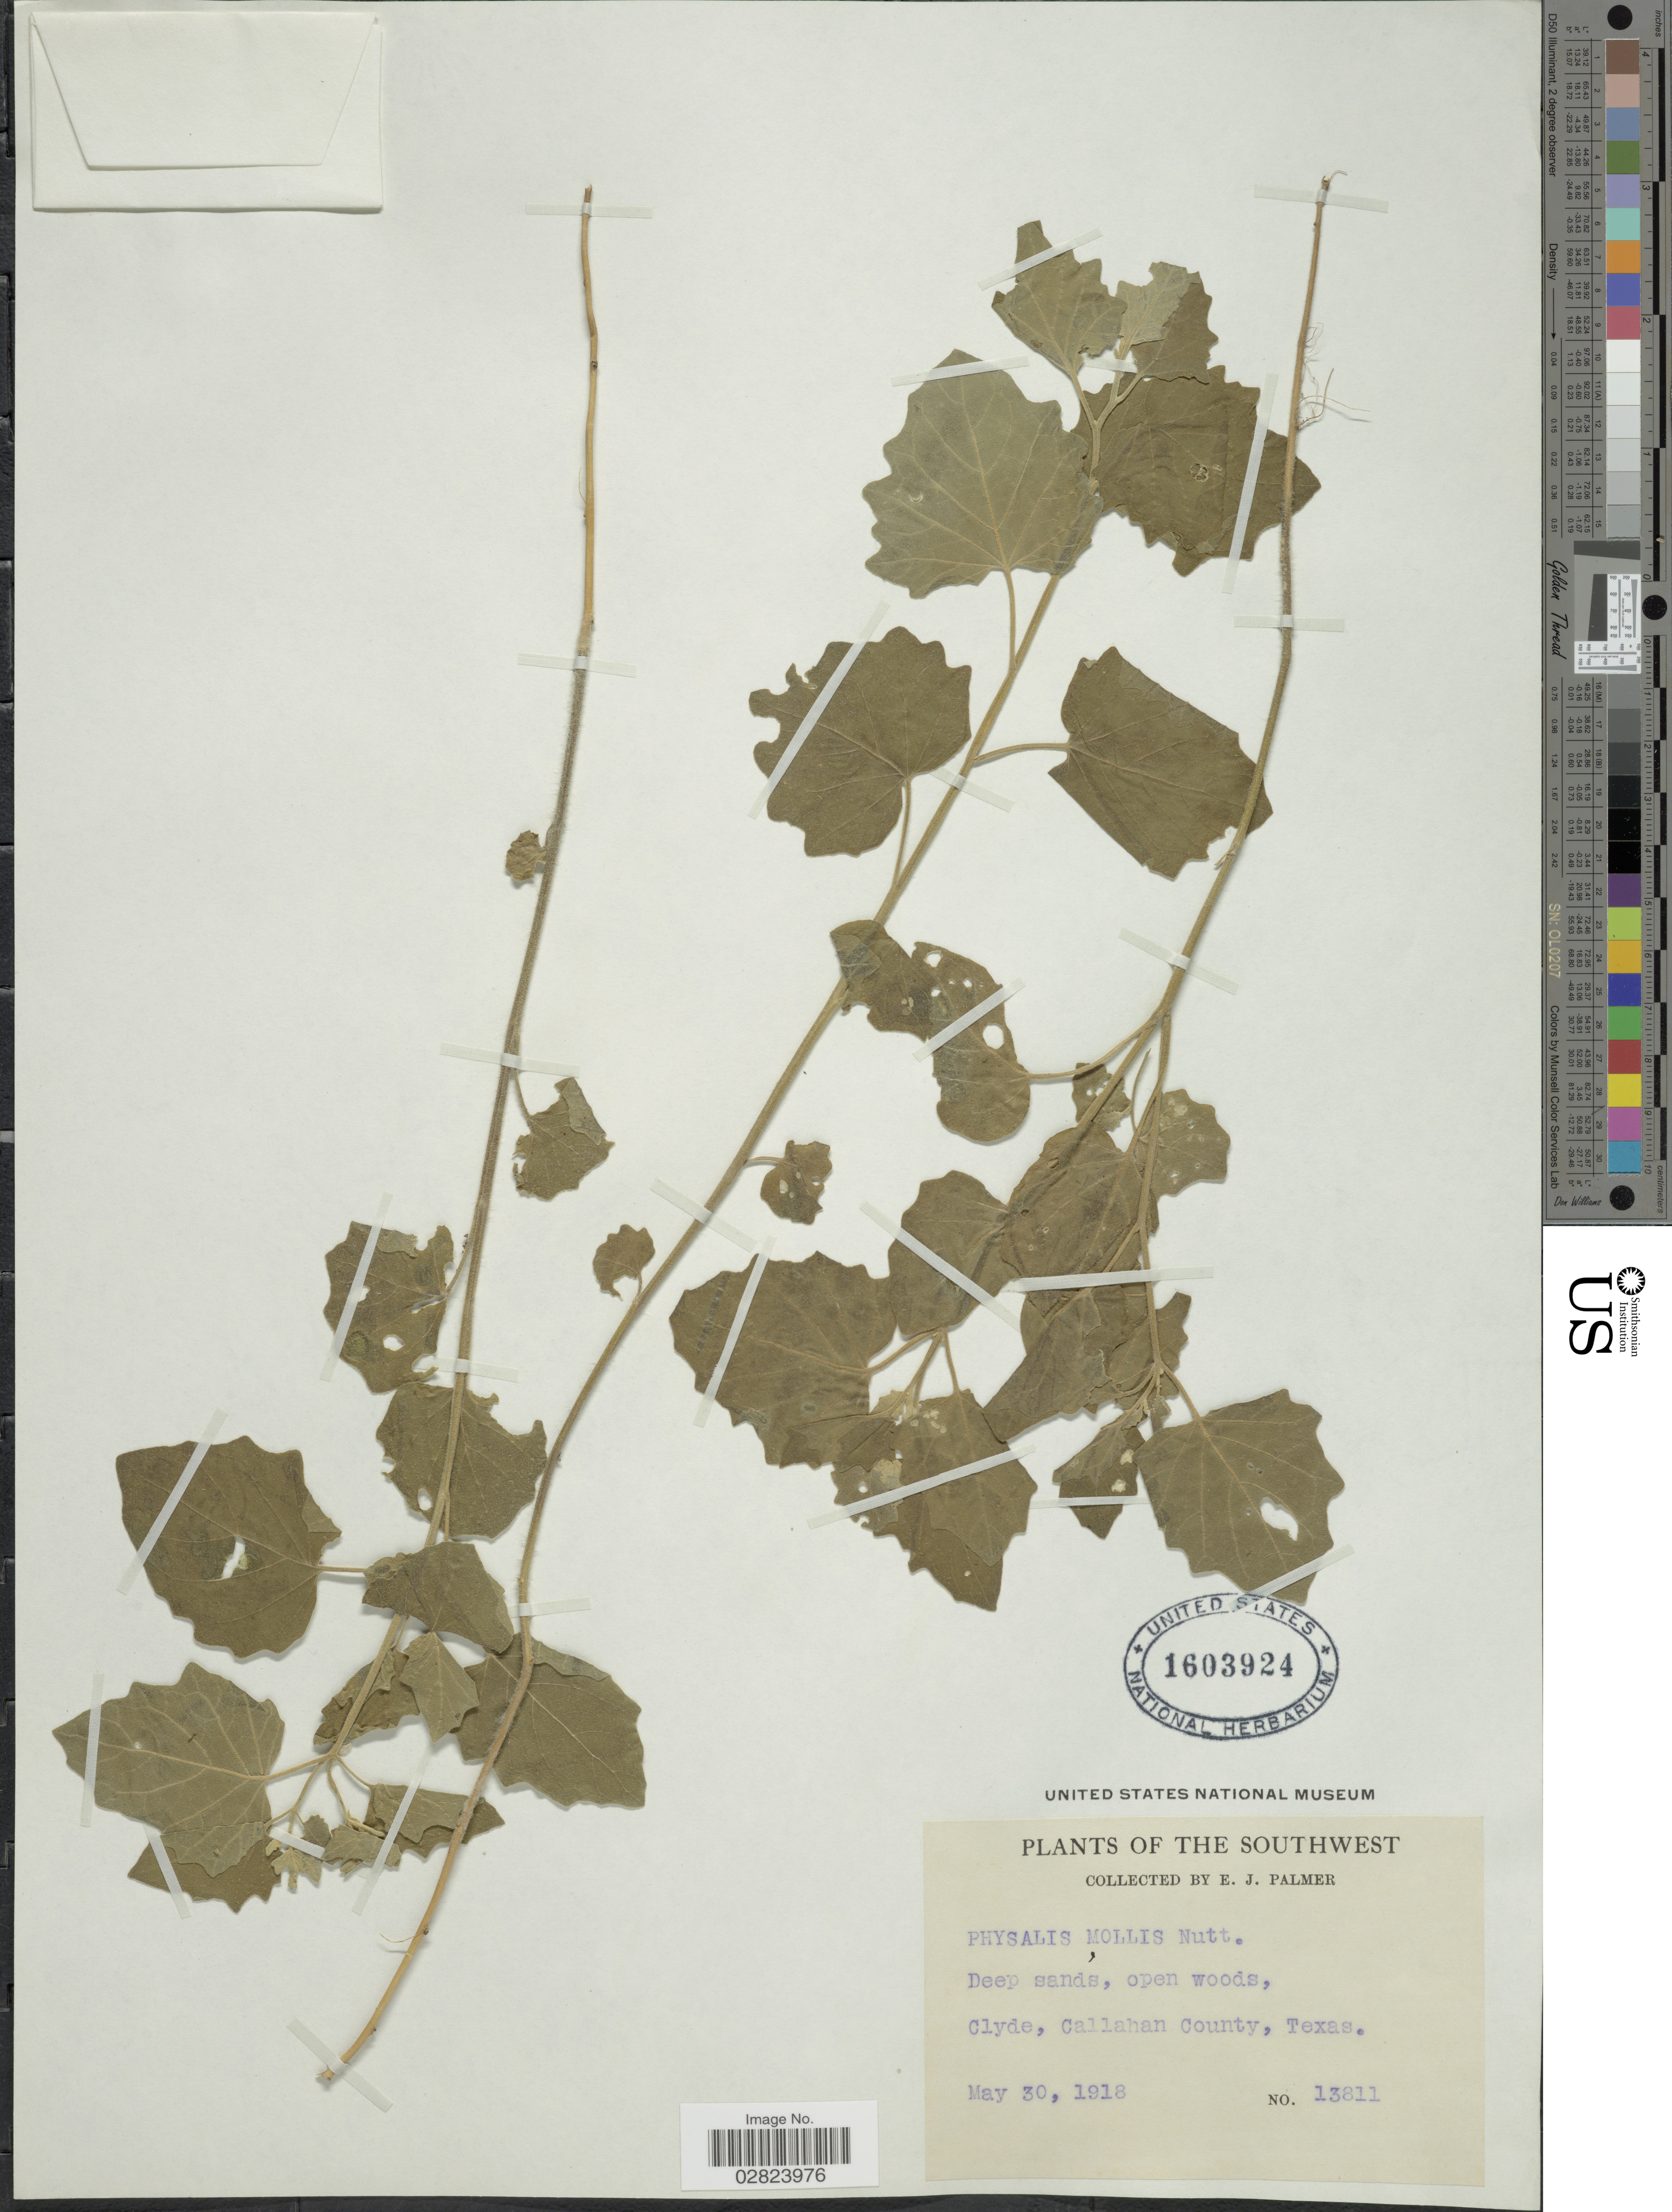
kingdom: Plantae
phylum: Tracheophyta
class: Magnoliopsida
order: Solanales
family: Solanaceae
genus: Physalis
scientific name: Physalis mollis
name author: Nutt.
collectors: E. J. Palmer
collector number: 13811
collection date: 1918-05-30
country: United States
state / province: Texas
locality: The Southwest. Clyde, Callahan County.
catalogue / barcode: US 1603924